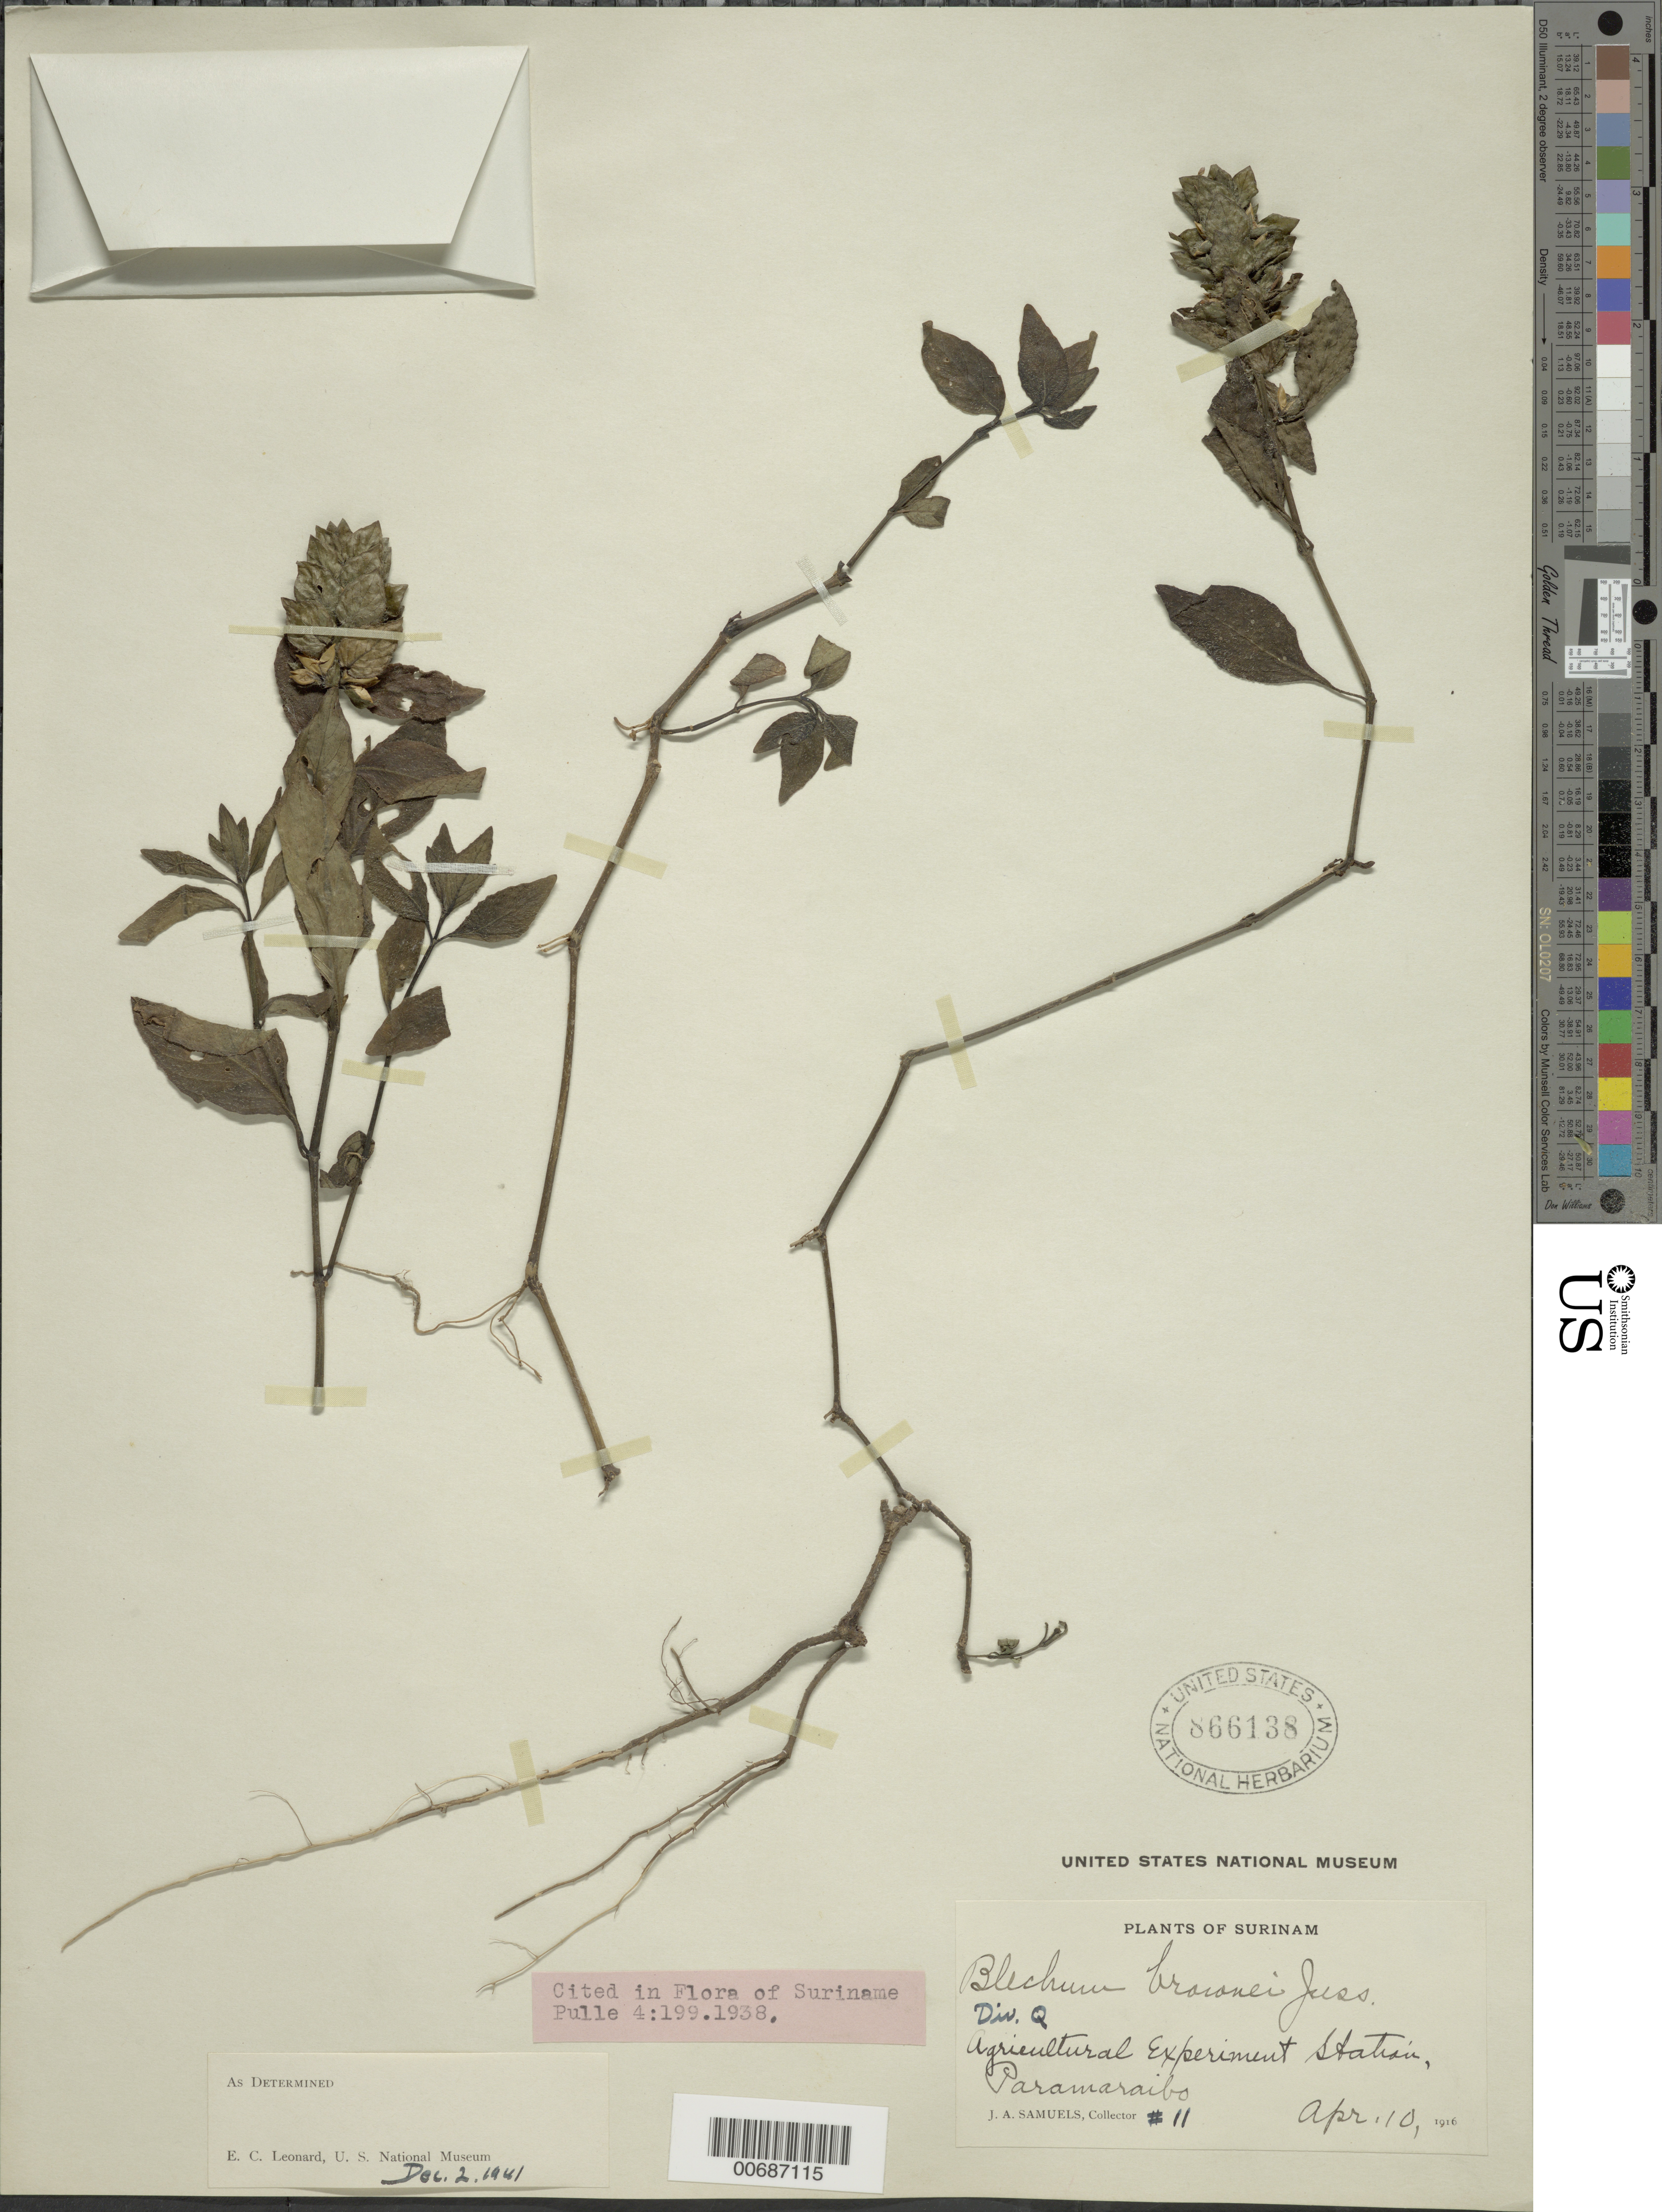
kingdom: Plantae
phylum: Tracheophyta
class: Magnoliopsida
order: Lamiales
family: Acanthaceae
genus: Blechum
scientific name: Blechum brownei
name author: Juss.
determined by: Leonard, Emery C., (US)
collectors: J. A. Samuels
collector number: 11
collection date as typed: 10-Apr-16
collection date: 1916-04-10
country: Suriname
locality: Paramaribo, Agricultural Experiment Station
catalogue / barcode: US 866138